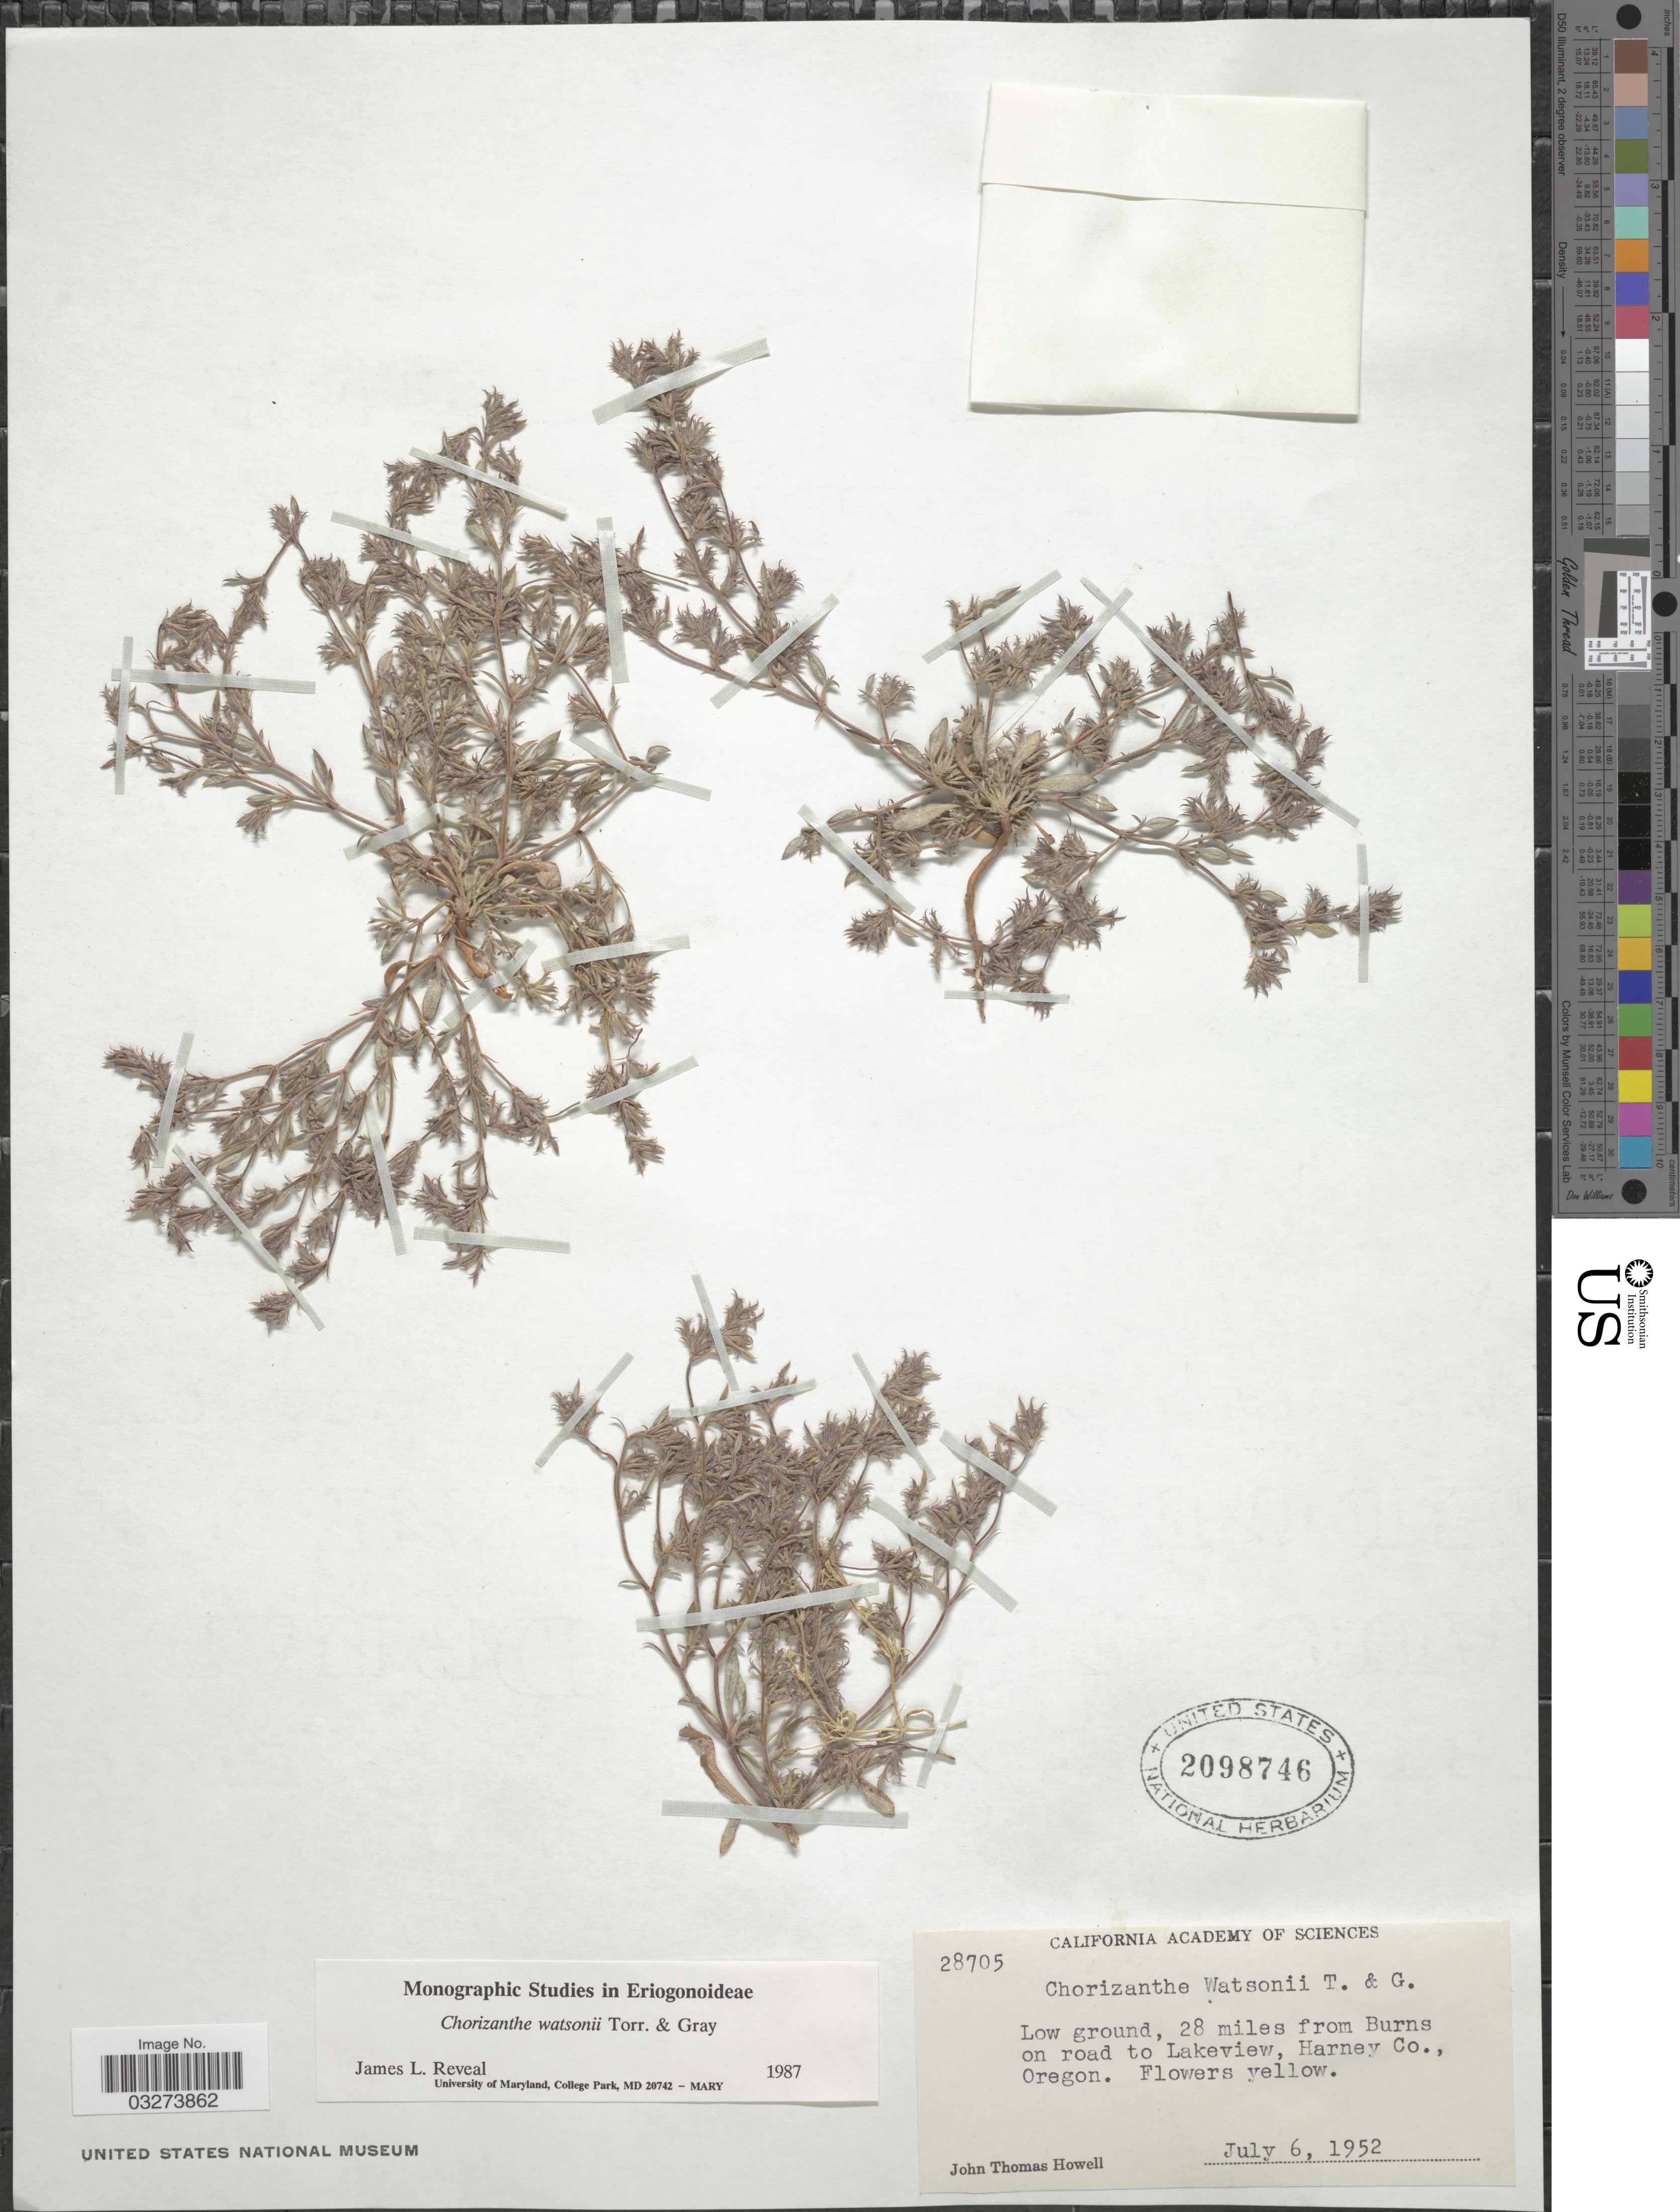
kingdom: Plantae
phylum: Tracheophyta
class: Magnoliopsida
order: Caryophyllales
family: Polygonaceae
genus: Chorizanthe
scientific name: Chorizanthe watsonii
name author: Torr. & A. Gray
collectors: J. T. Howell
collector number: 28705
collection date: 1952-07-06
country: United States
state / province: Oregon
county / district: Harney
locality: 28 miles from Burns on road to lakeview, Harney Co.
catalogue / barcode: US 2098746